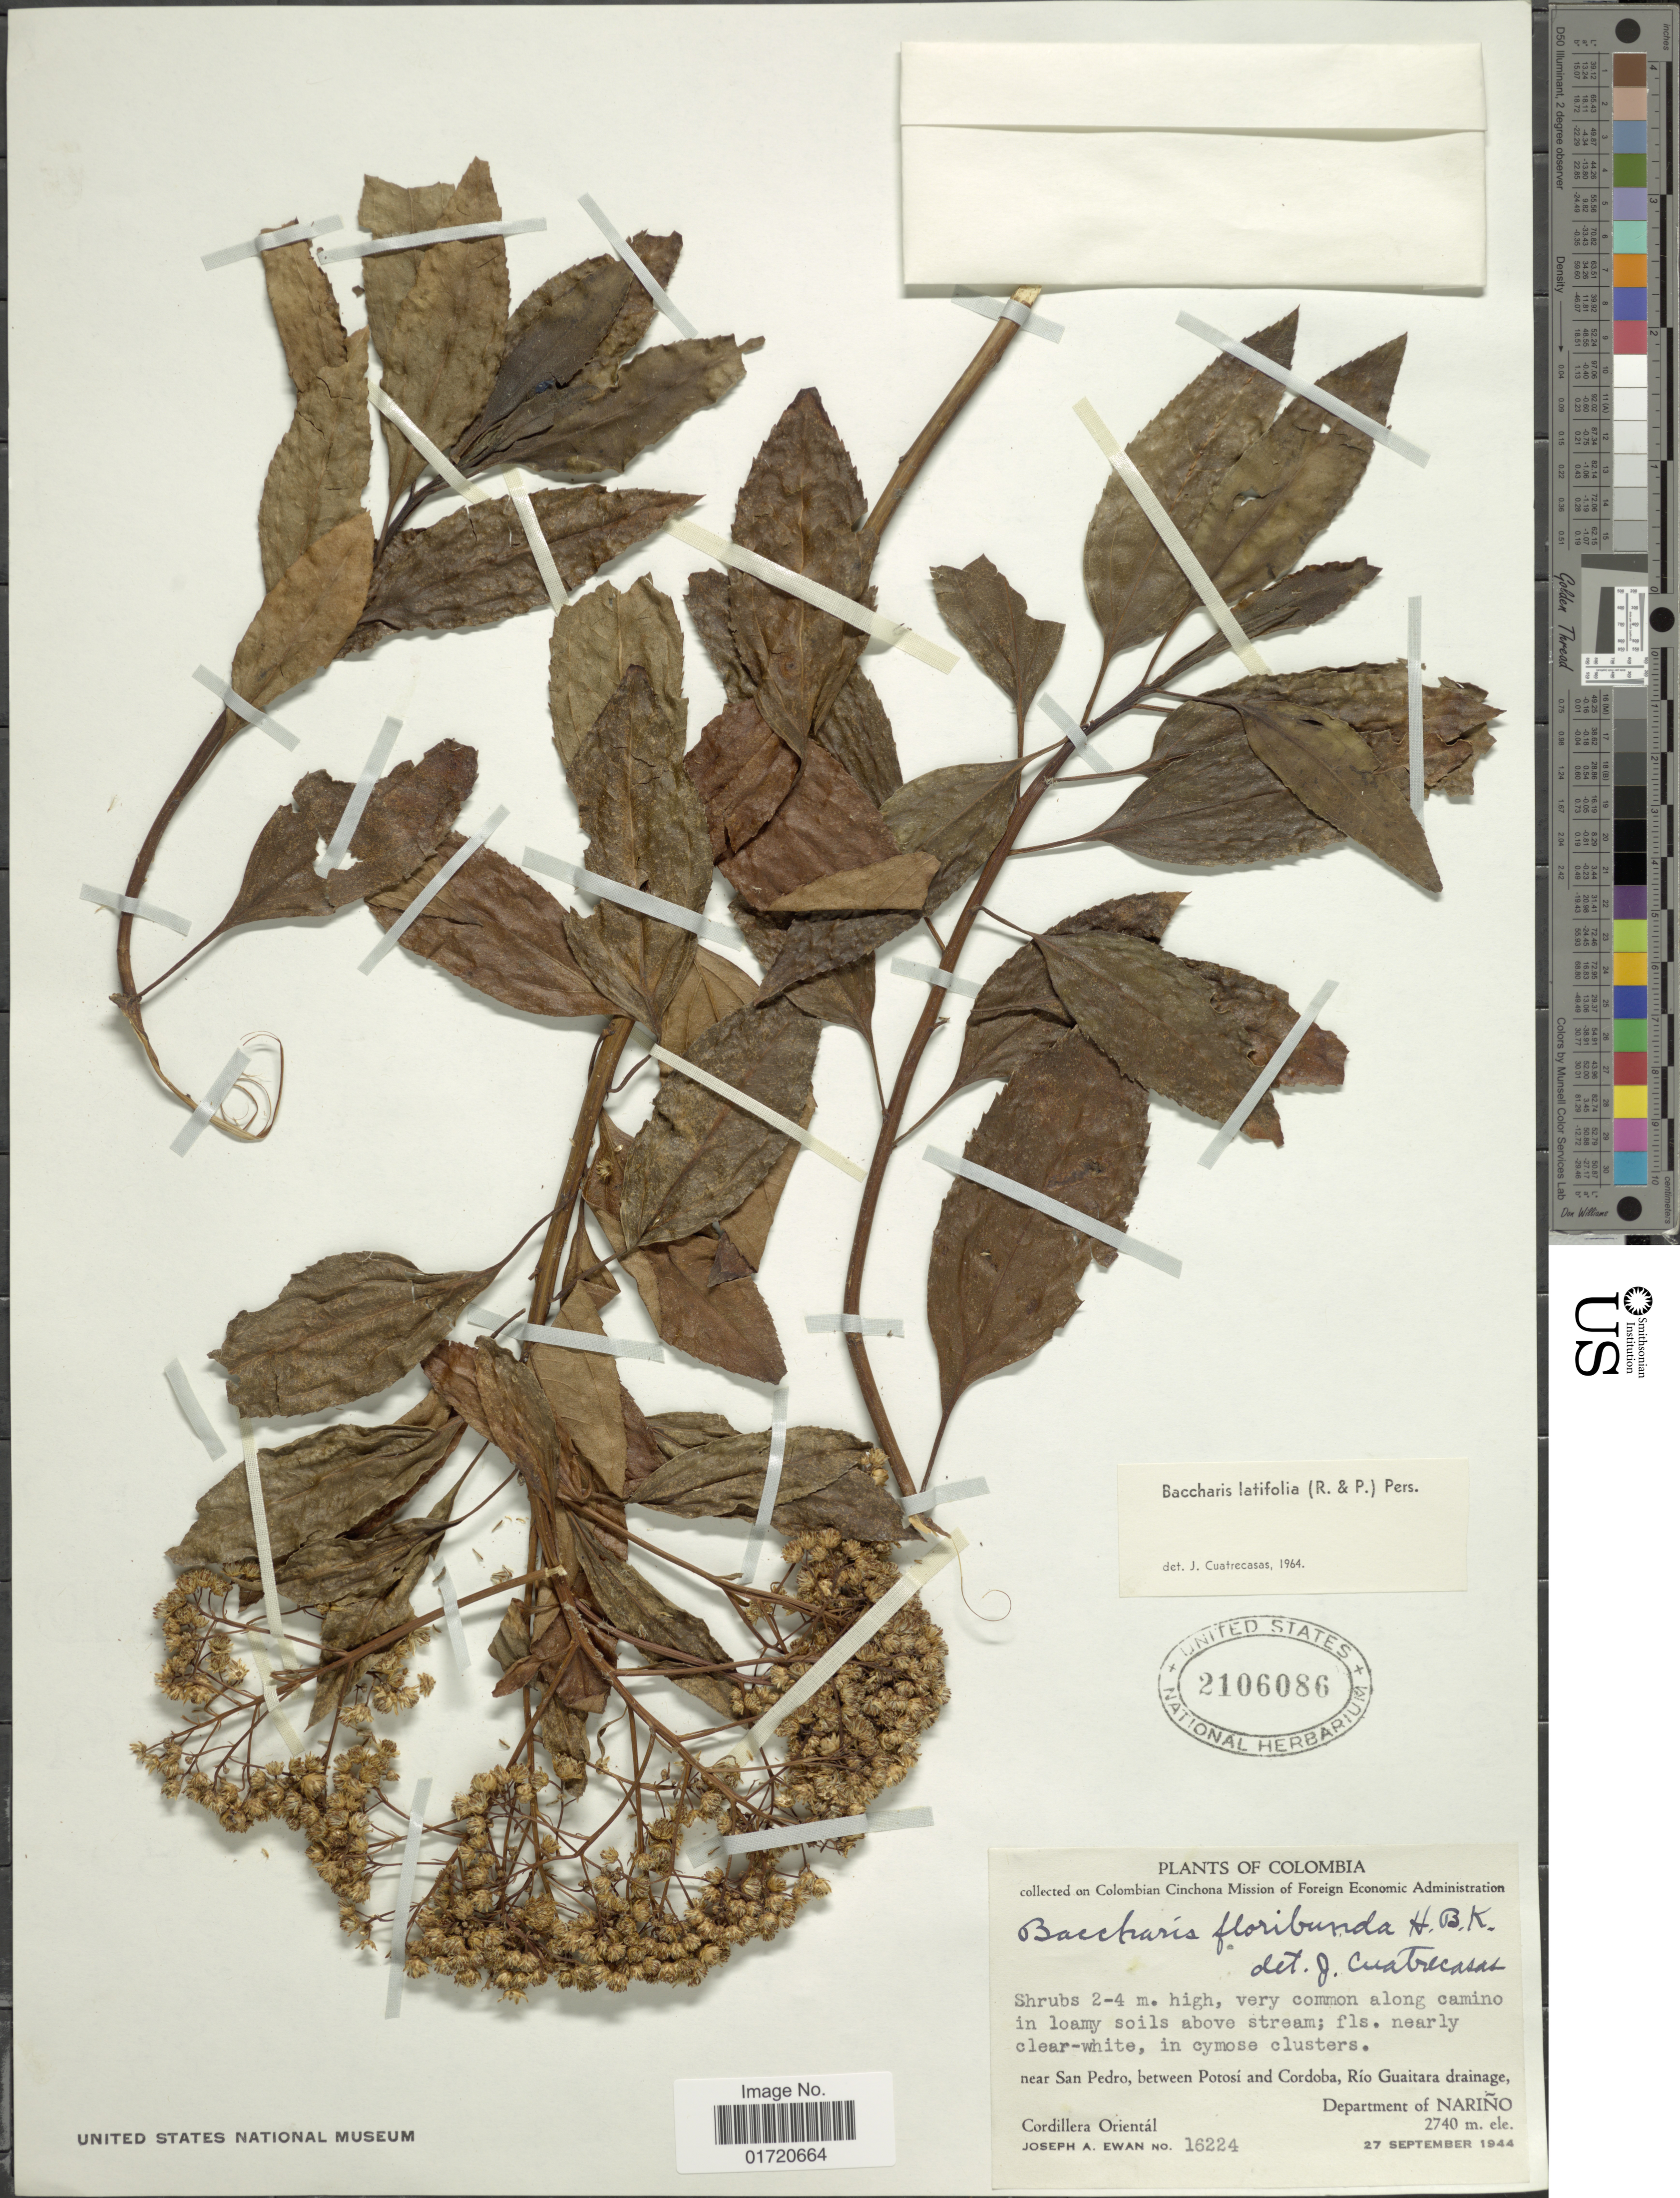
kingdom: Plantae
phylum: Tracheophyta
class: Magnoliopsida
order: Asterales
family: Asteraceae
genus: Baccharis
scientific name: Baccharis latifolia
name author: (Ruiz & Pav.) Pers.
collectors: J. A. Ewan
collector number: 16224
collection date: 1944-09-27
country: Colombia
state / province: Nariño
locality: Near San Pedro, between Potosi and Cordoba, Rio Guaitara drainage, Cordillera Oriental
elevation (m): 2740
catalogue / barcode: US 2106086